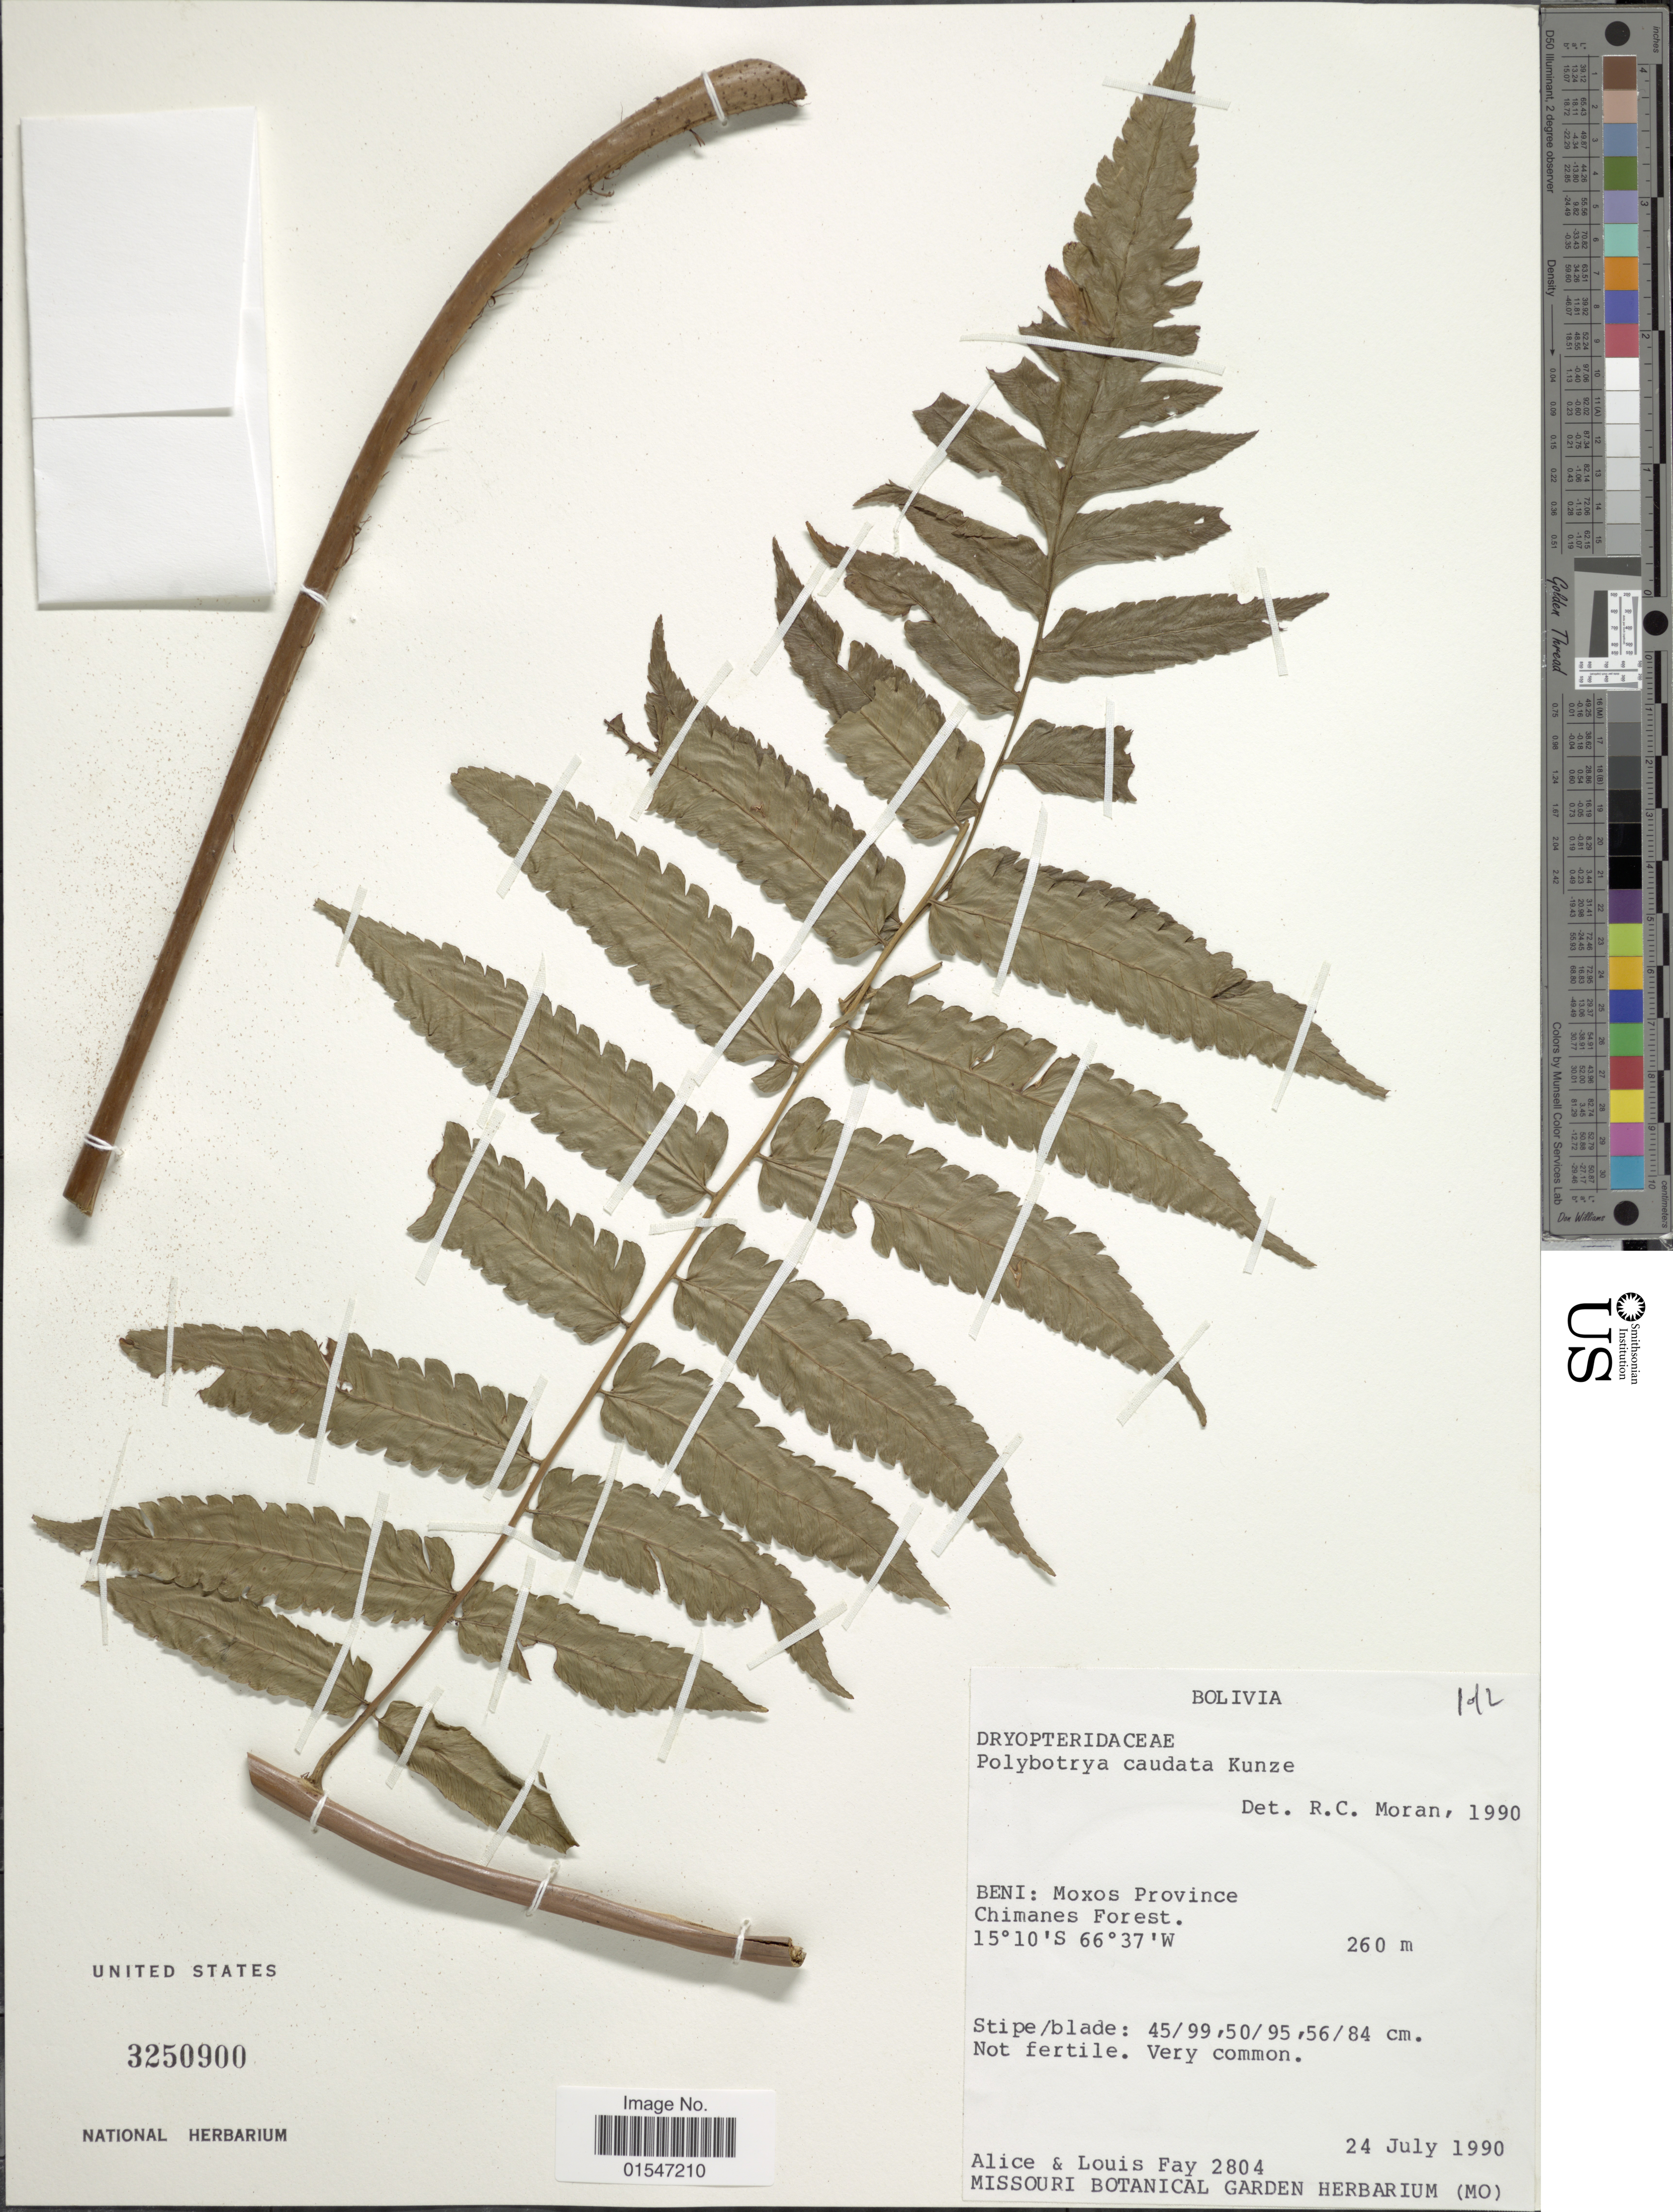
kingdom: Plantae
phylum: Tracheophyta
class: Polypodiopsida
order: Polypodiales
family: Dryopteridaceae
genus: Polybotrya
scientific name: Polybotrya caudata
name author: Kunze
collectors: A. Fay & L. Fay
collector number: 2804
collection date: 1990-07-24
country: Bolivia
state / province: Beni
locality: Moxos Province, Chimanes Forest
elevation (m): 260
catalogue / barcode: US 3250900